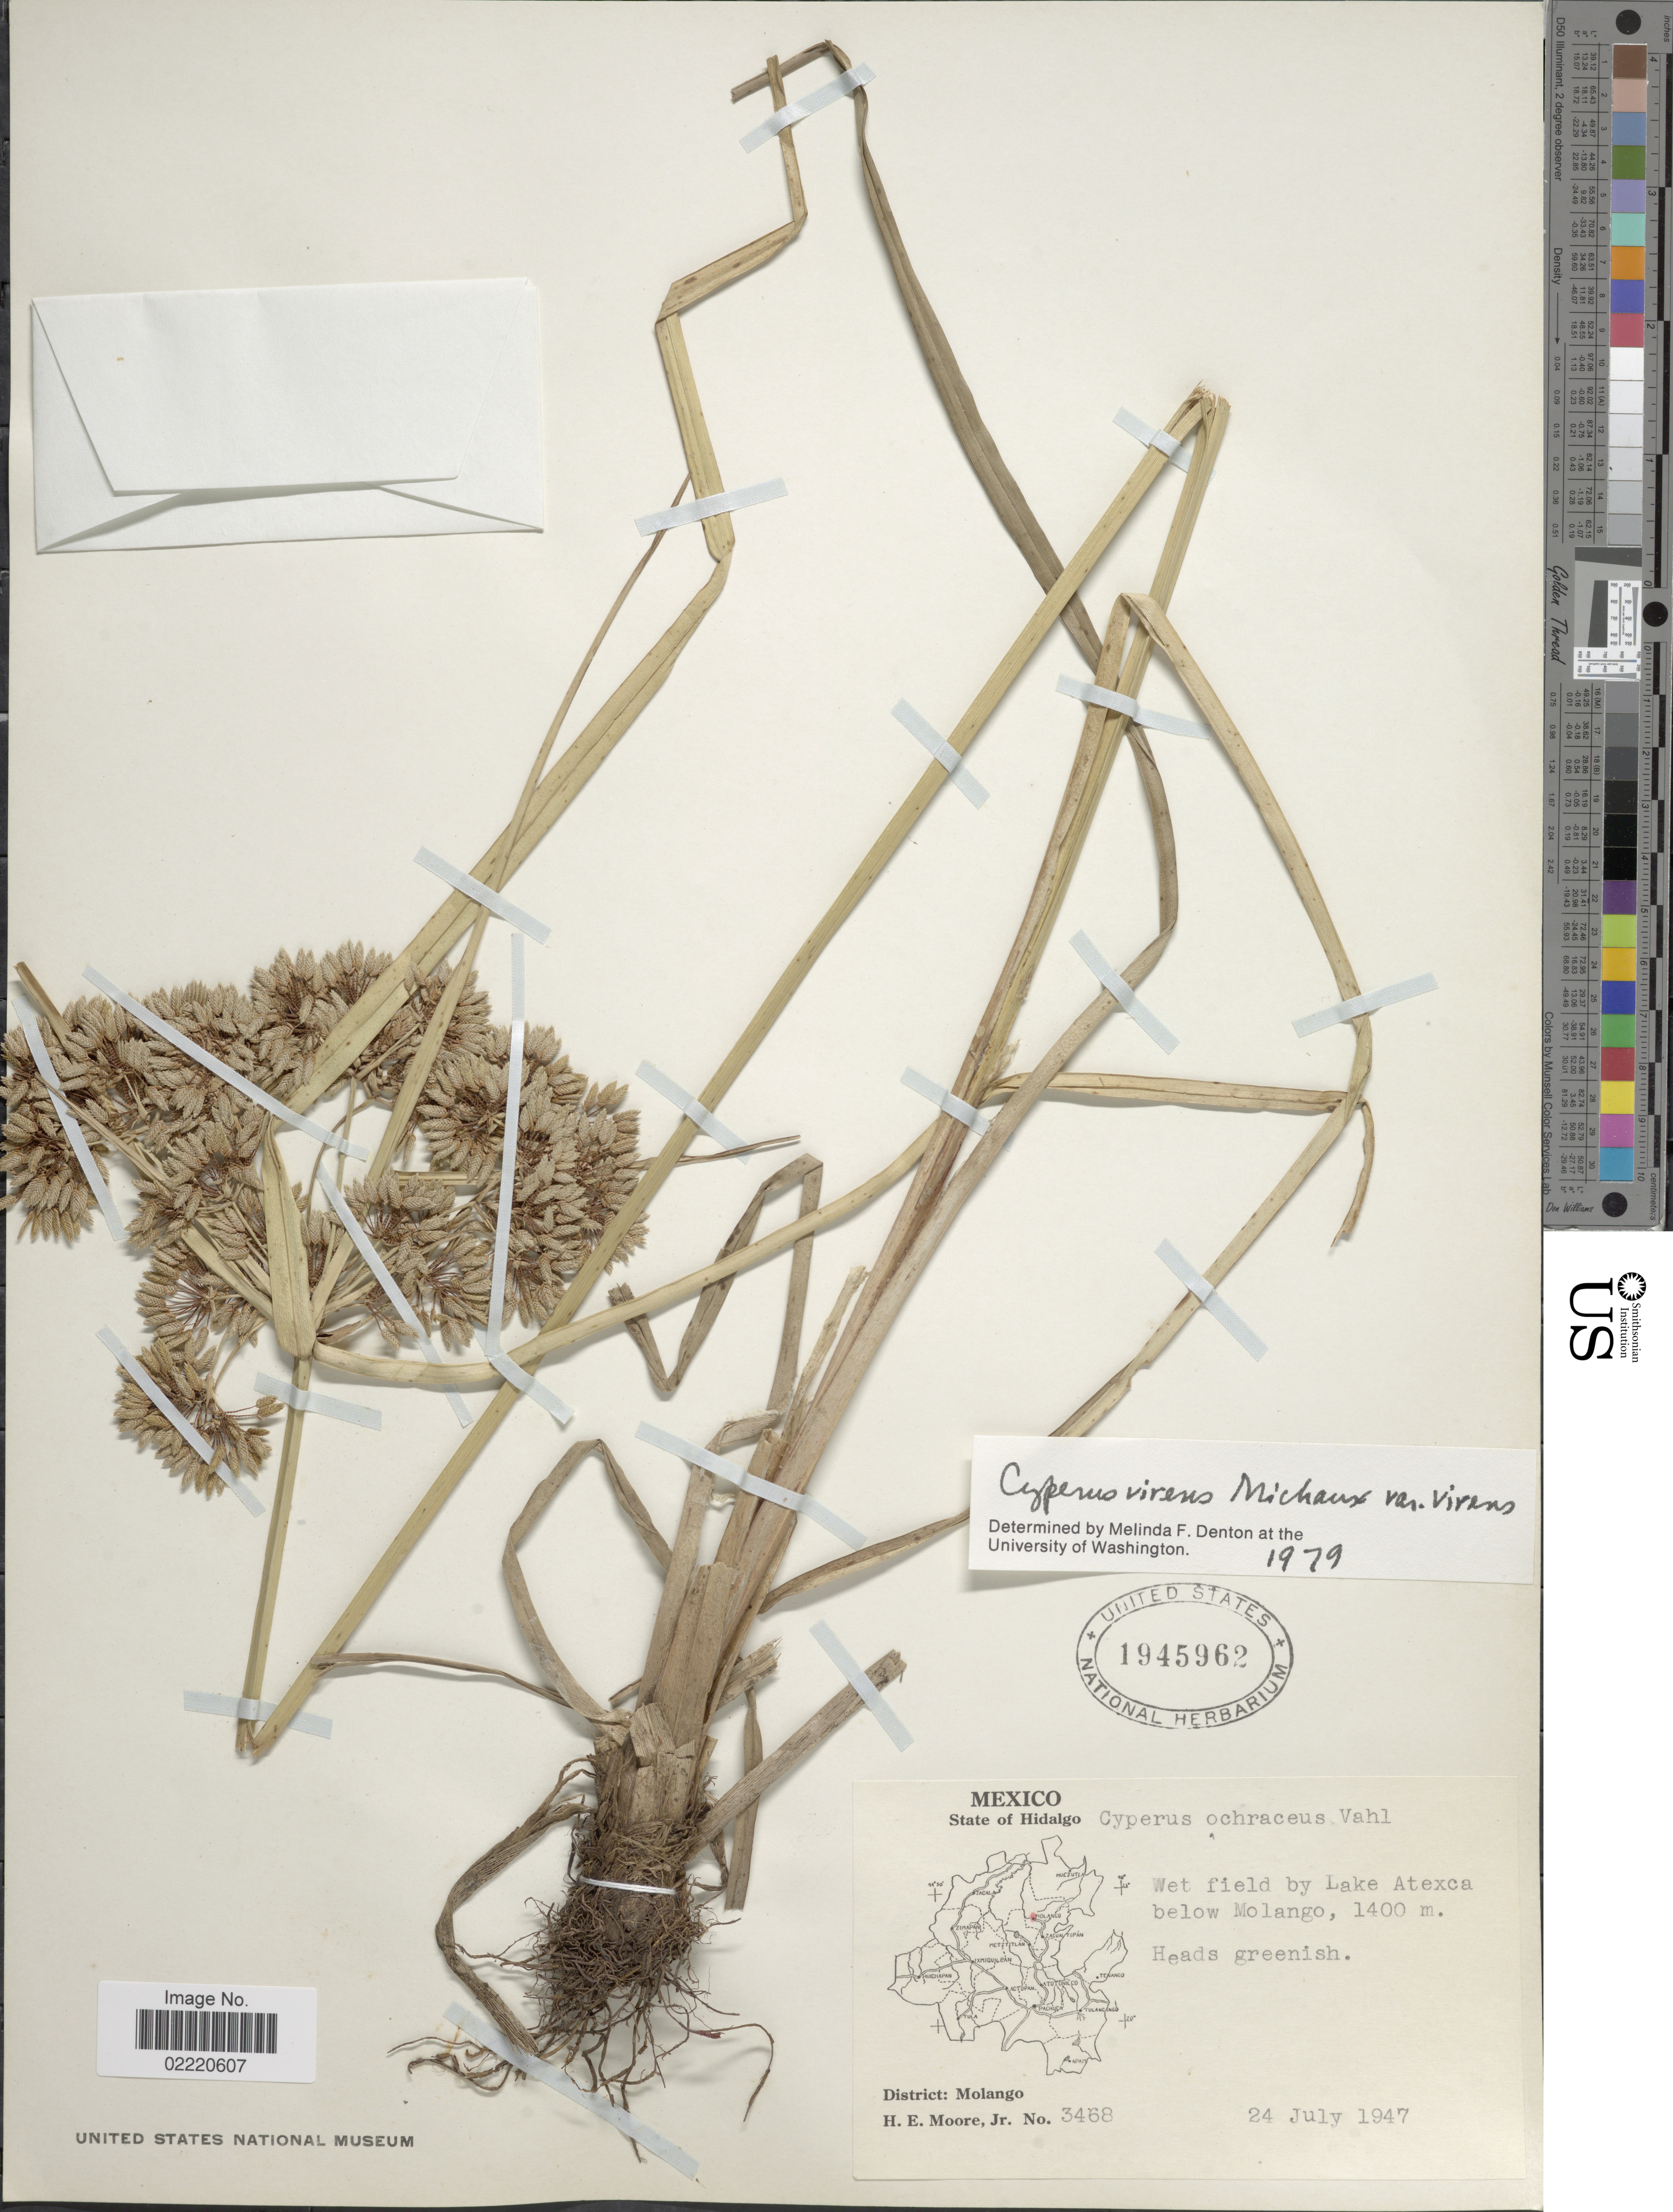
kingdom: Plantae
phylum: Tracheophyta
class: Liliopsida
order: Poales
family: Cyperaceae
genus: Cyperus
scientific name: Cyperus virens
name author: Michx.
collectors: H. Moore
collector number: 3468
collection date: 1947-07-24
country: Mexico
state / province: Hidalgo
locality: Wet field by Lake Atexca below Molango, District: Molango.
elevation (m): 1400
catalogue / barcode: US 1945962